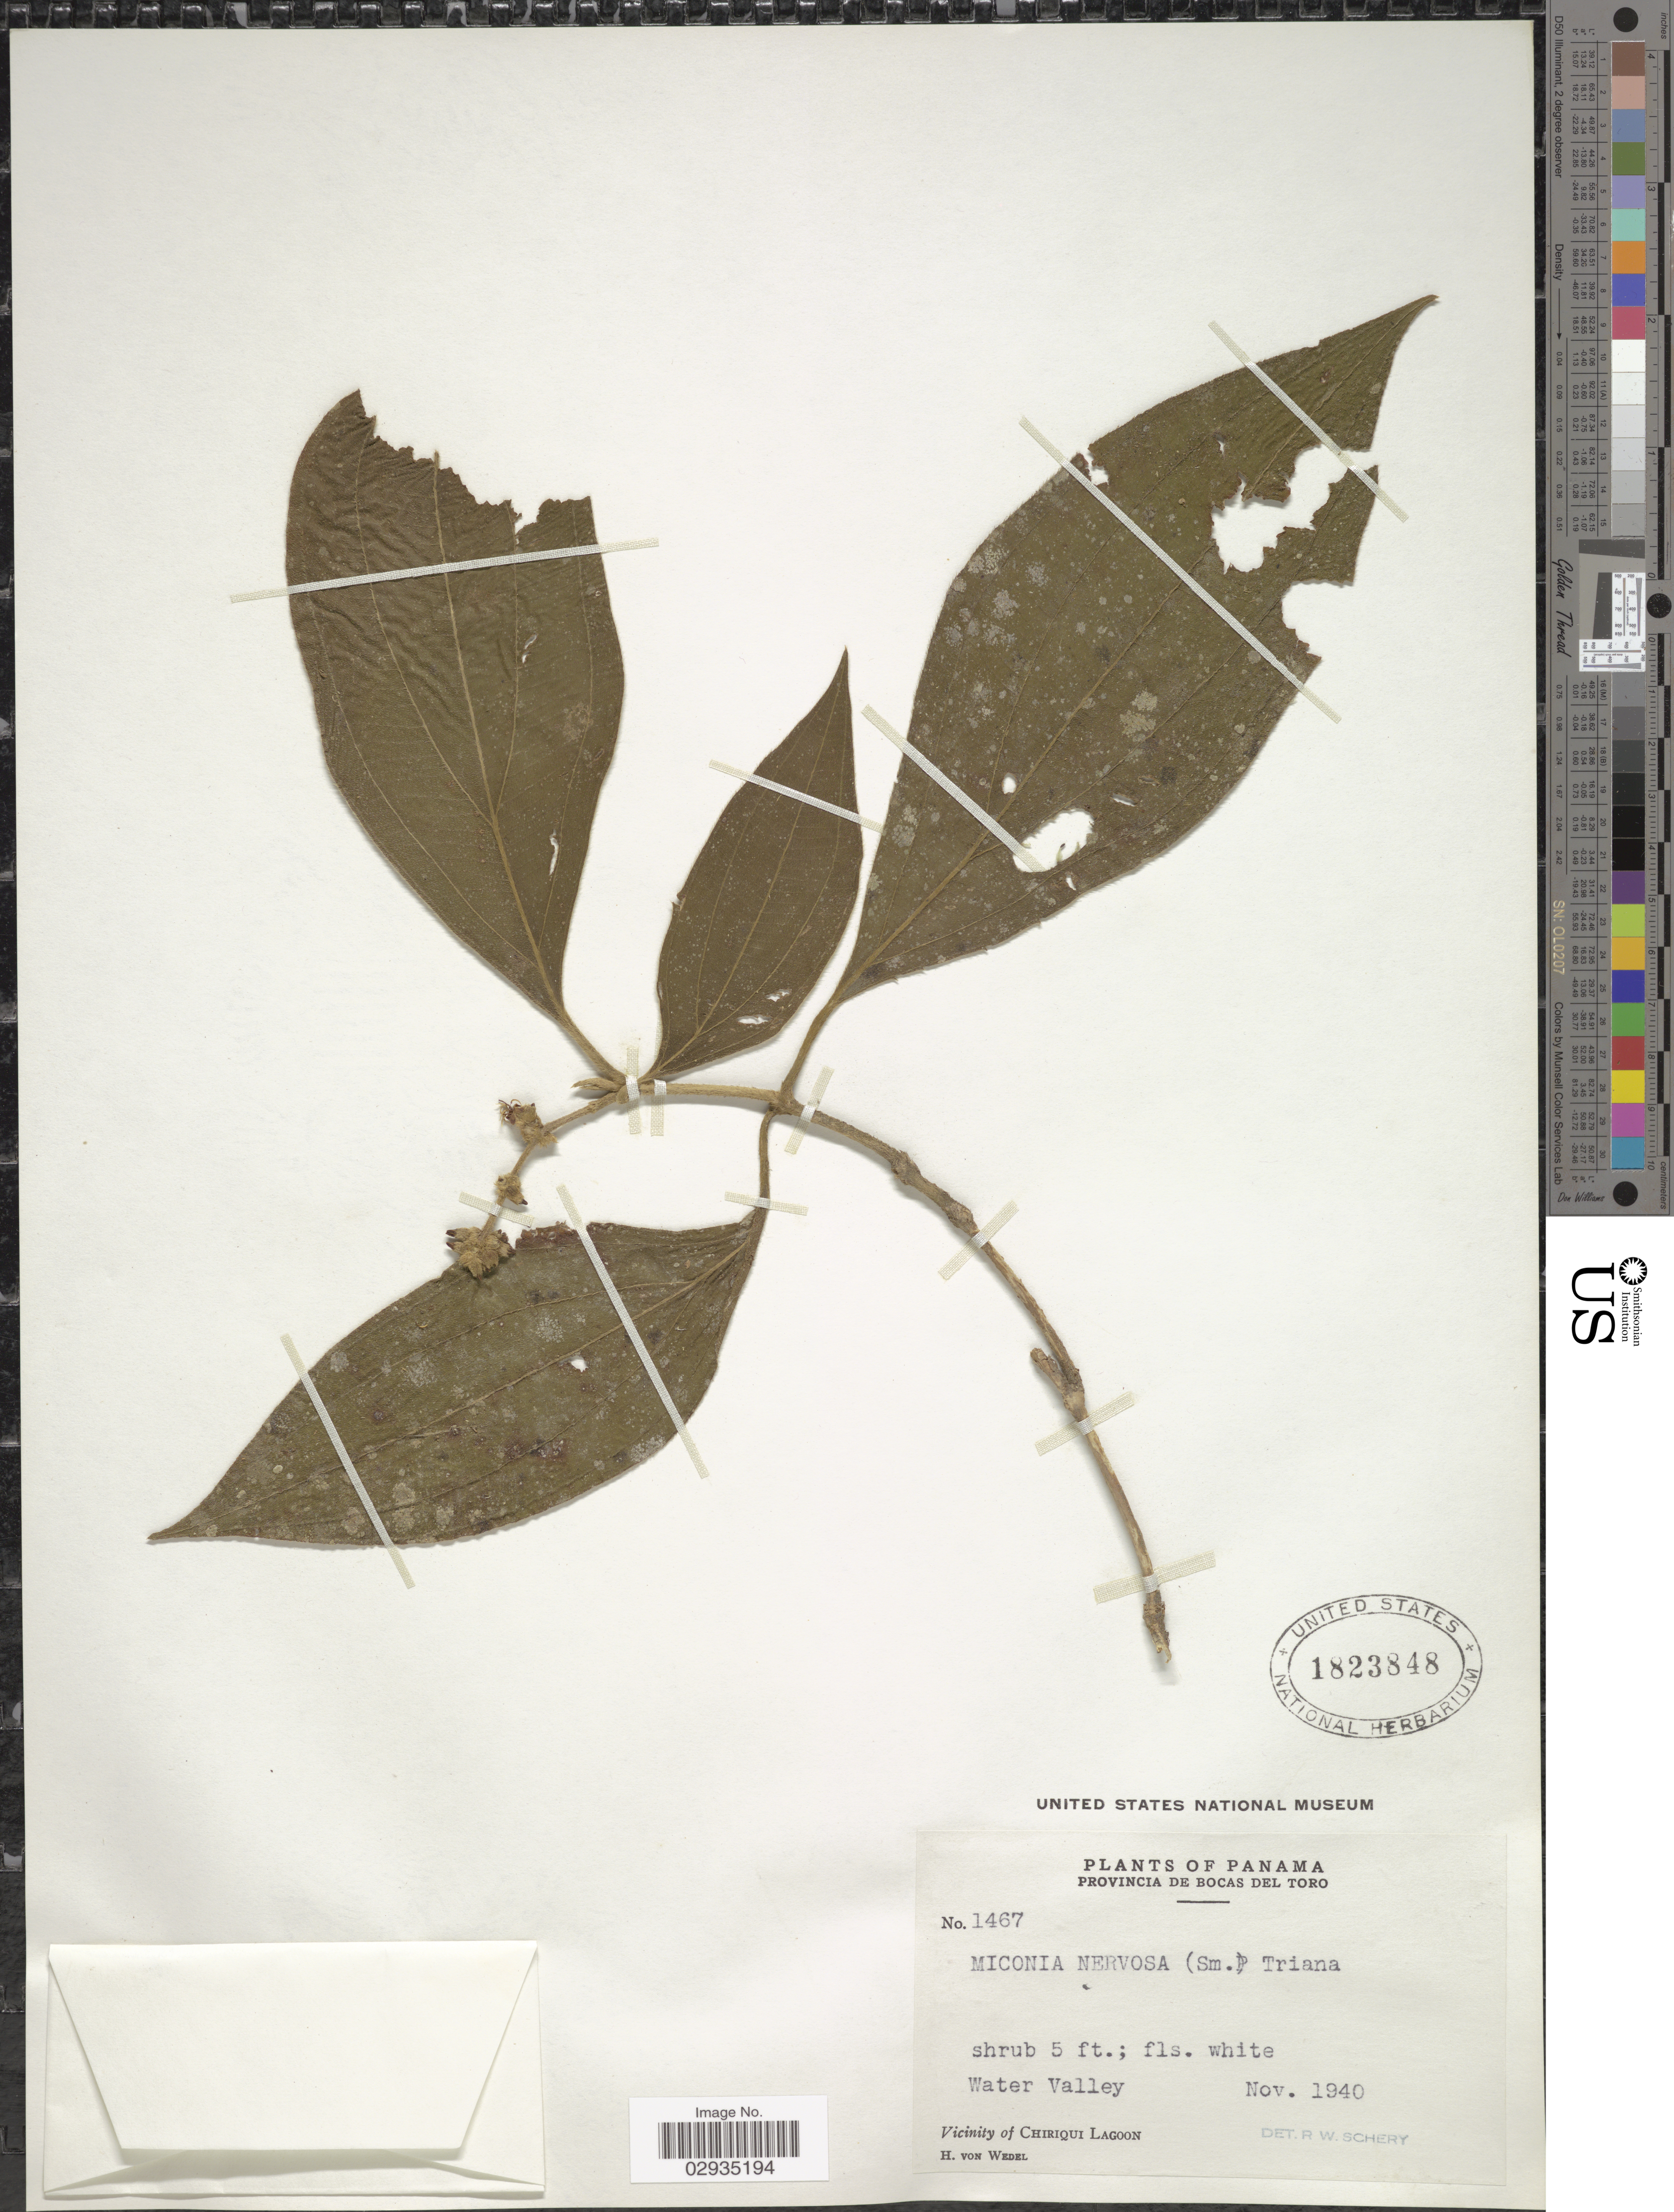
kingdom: Plantae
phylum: Tracheophyta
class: Magnoliopsida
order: Myrtales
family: Melastomataceae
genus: Miconia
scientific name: Miconia nervosa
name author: (Sm.) Triana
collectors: H. von Wedel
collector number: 1467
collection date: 1940-11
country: Panama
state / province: Bocas del Toro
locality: Water Valley, Vicinity of Chiriqui Lagoon.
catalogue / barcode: US 1823848